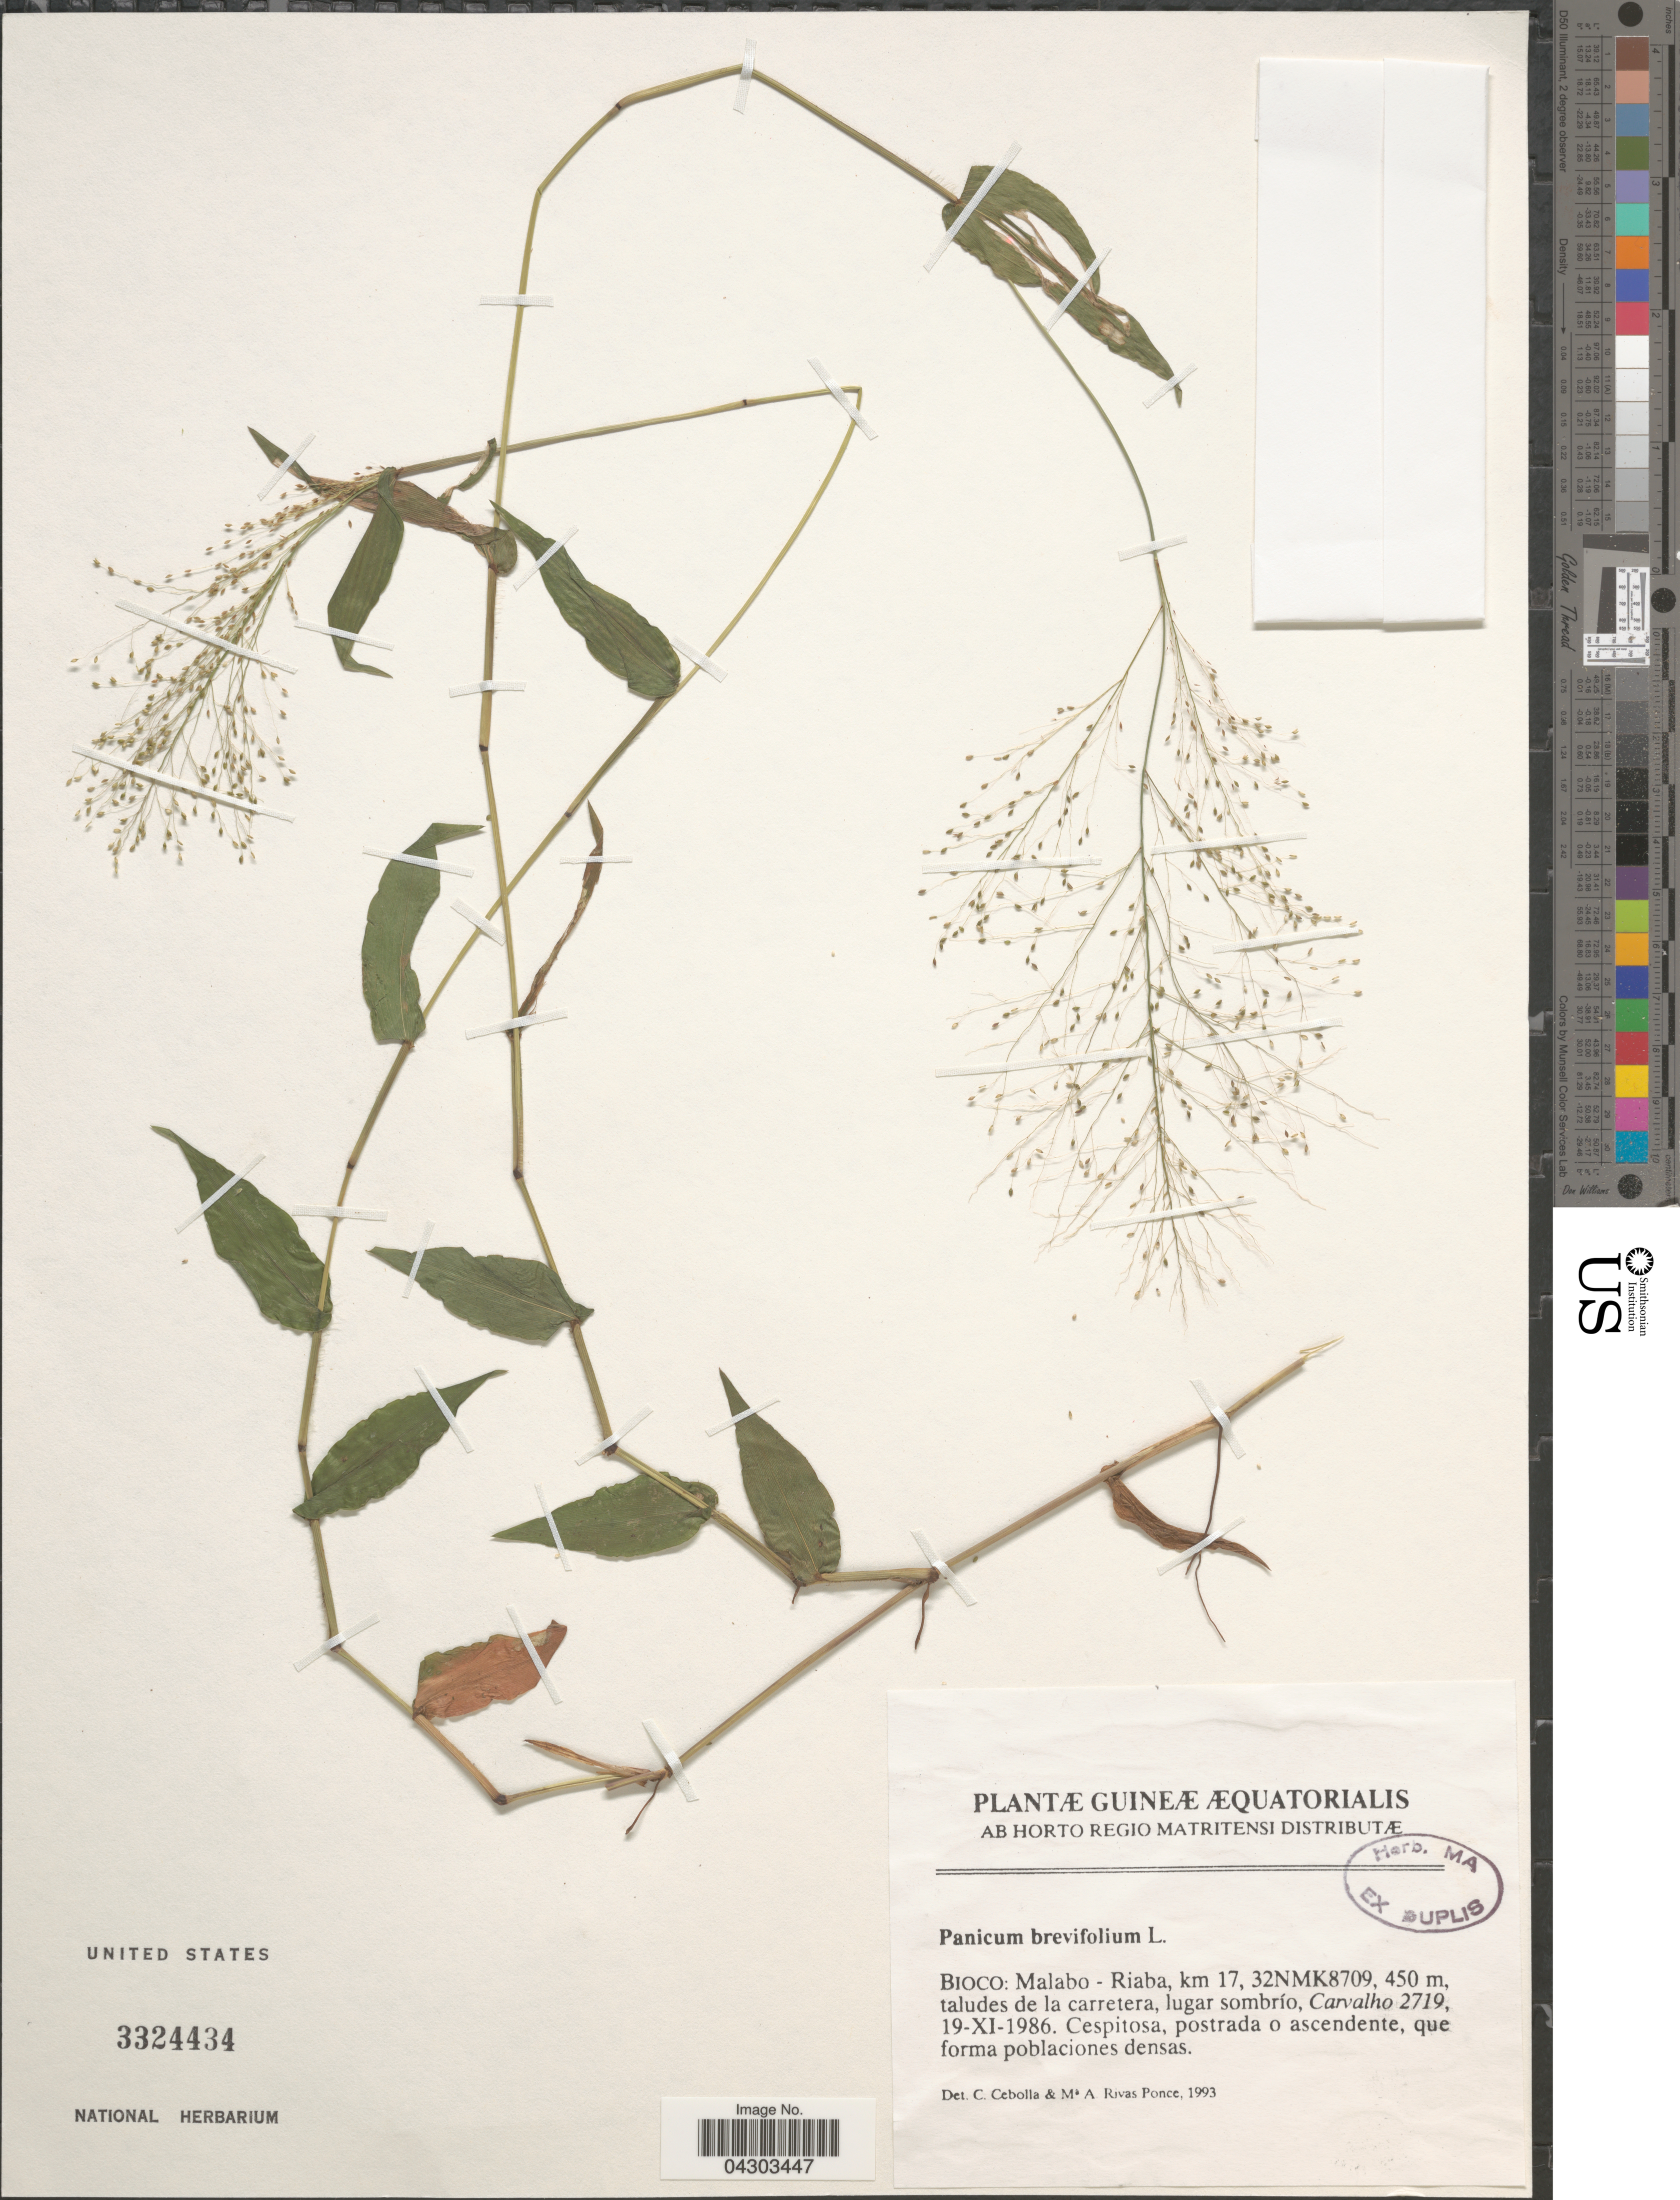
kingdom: Plantae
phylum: Tracheophyta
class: Liliopsida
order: Poales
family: Poaceae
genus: Panicum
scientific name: Panicum brevifolium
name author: L.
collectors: Carvalho, --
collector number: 2719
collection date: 1986-11-19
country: Equatorial Guinea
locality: Guineæ Æquatorialis. Bioco: Malabo - Riaba, km 17, 32NMK8709.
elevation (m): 450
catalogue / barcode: US 3324434